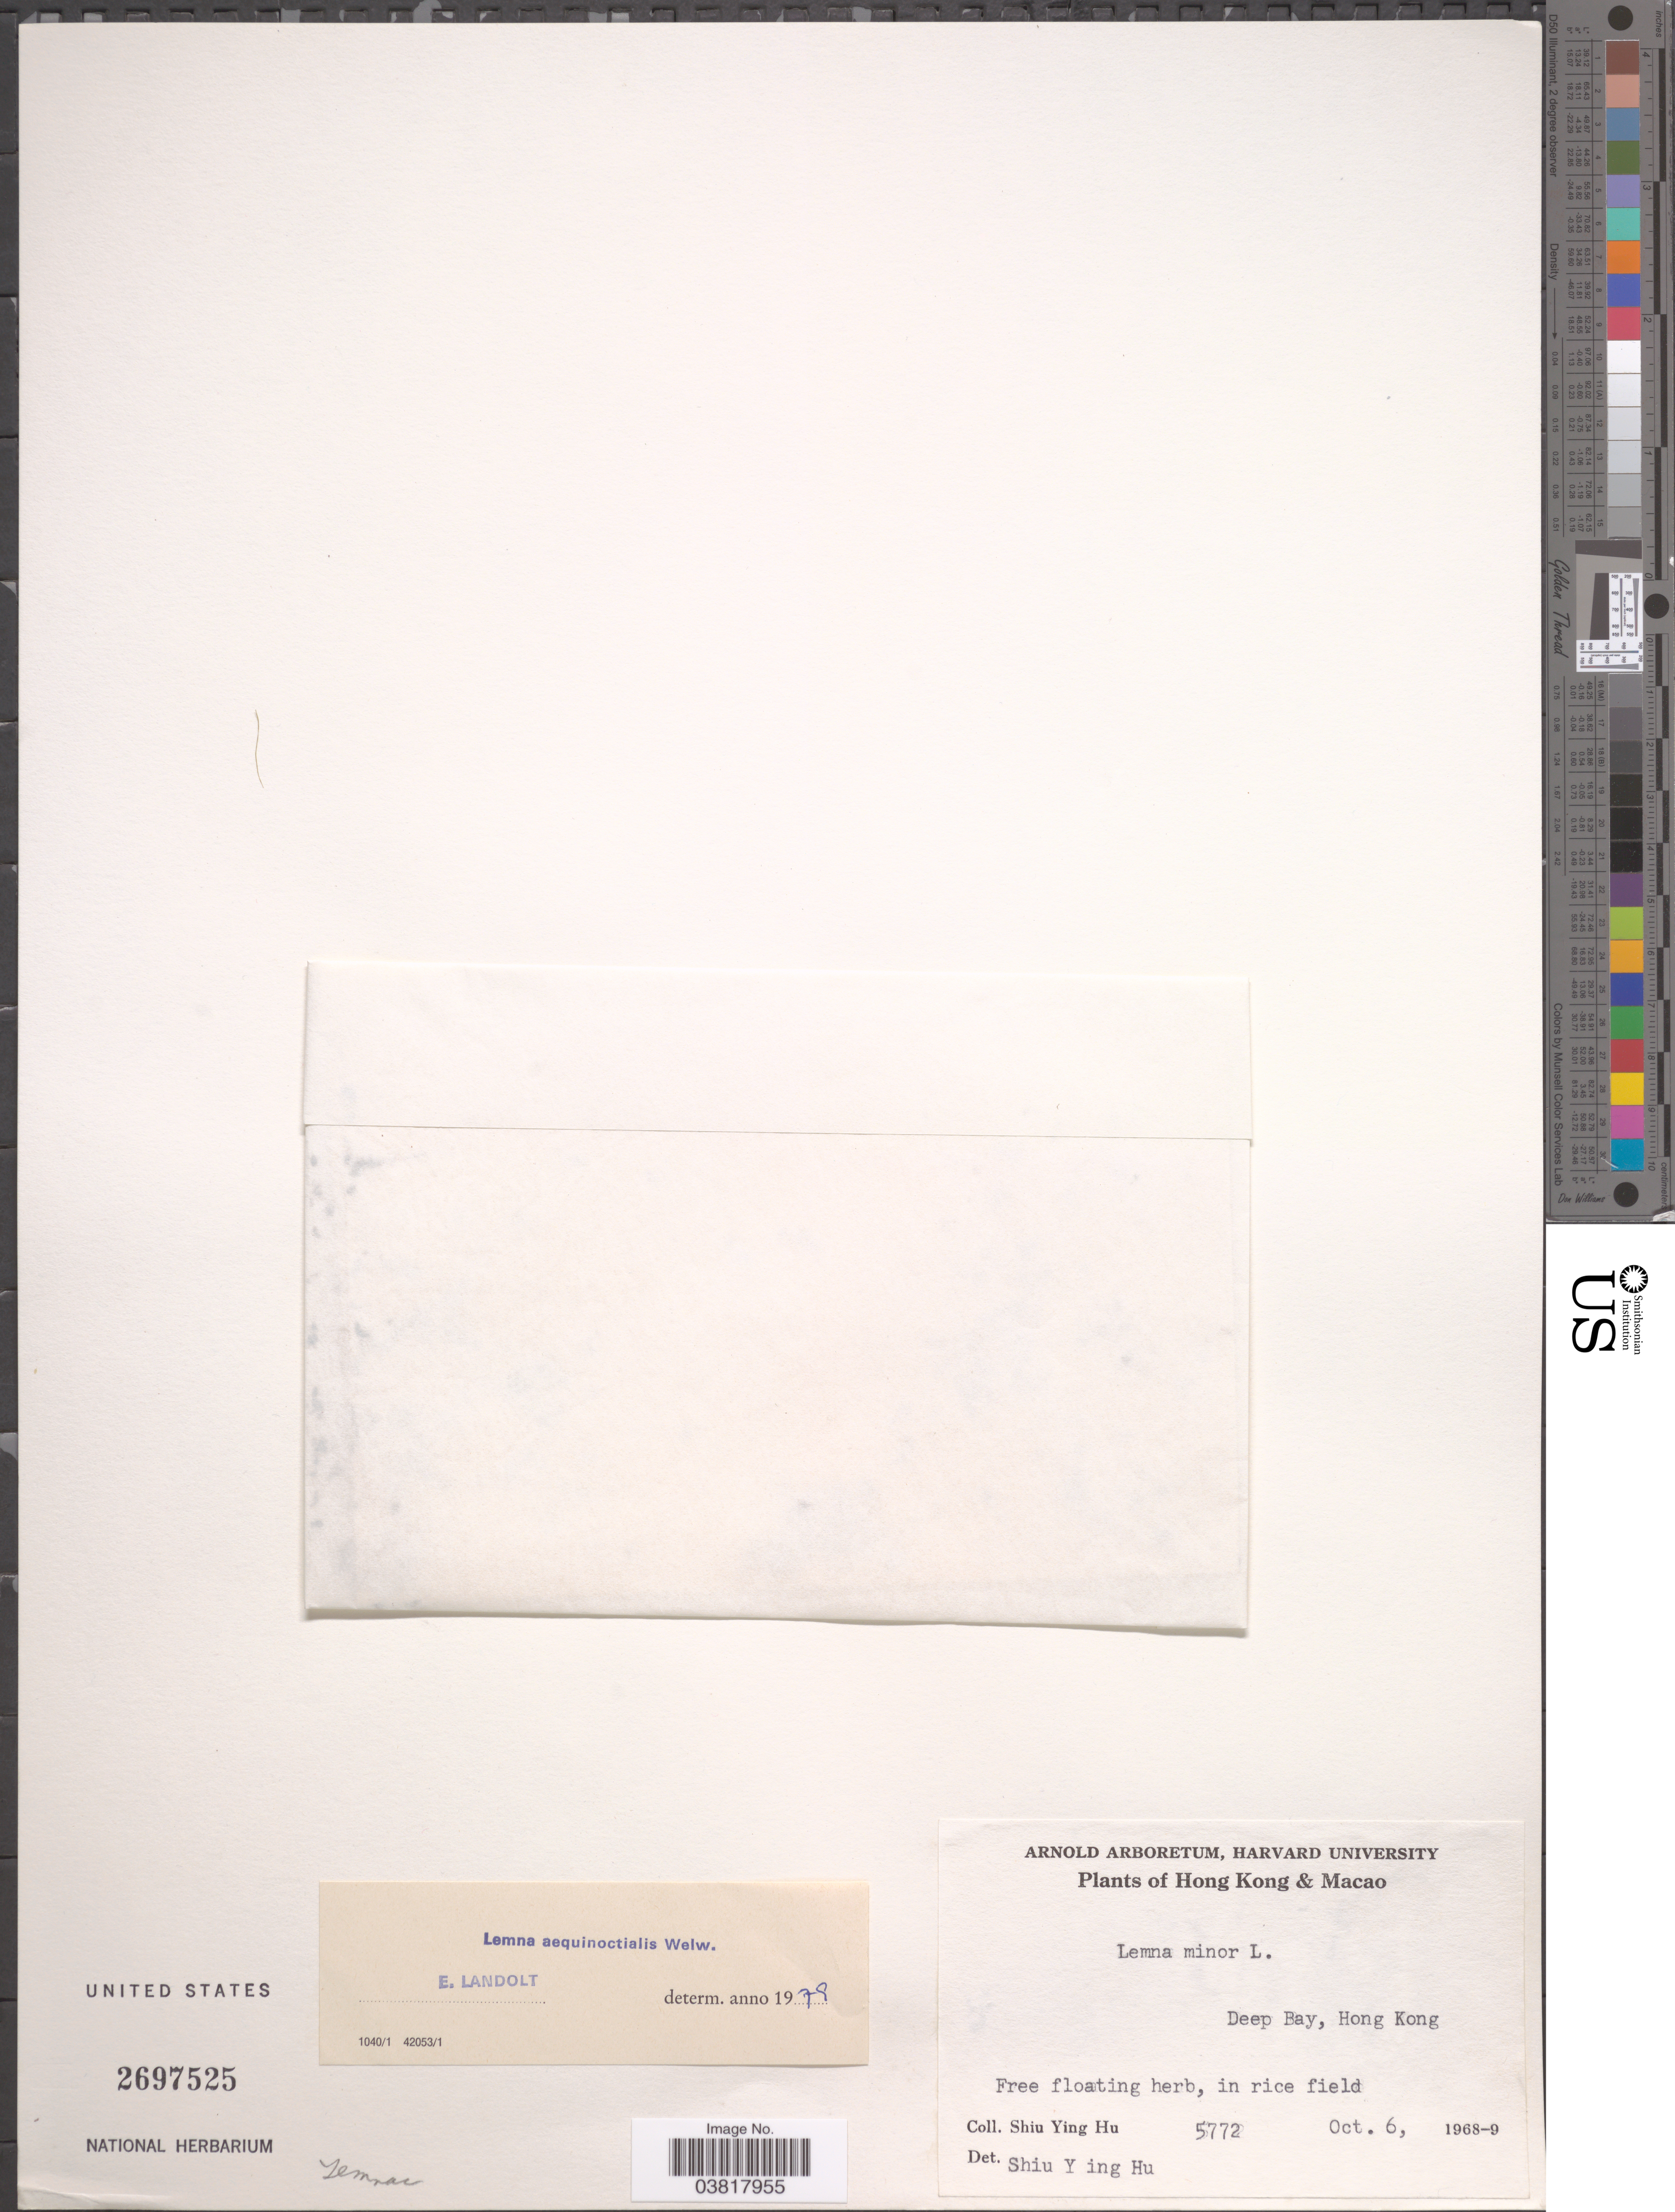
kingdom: Plantae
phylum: Tracheophyta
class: Liliopsida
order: Alismatales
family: Araceae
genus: Lemna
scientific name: Lemna aequinoctialis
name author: Welw.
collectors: S. Y. Hu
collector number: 5772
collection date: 1968-10-06/1969-10-06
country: China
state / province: Hong Kong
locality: Macao. Deep Bay.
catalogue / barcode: US 2697525